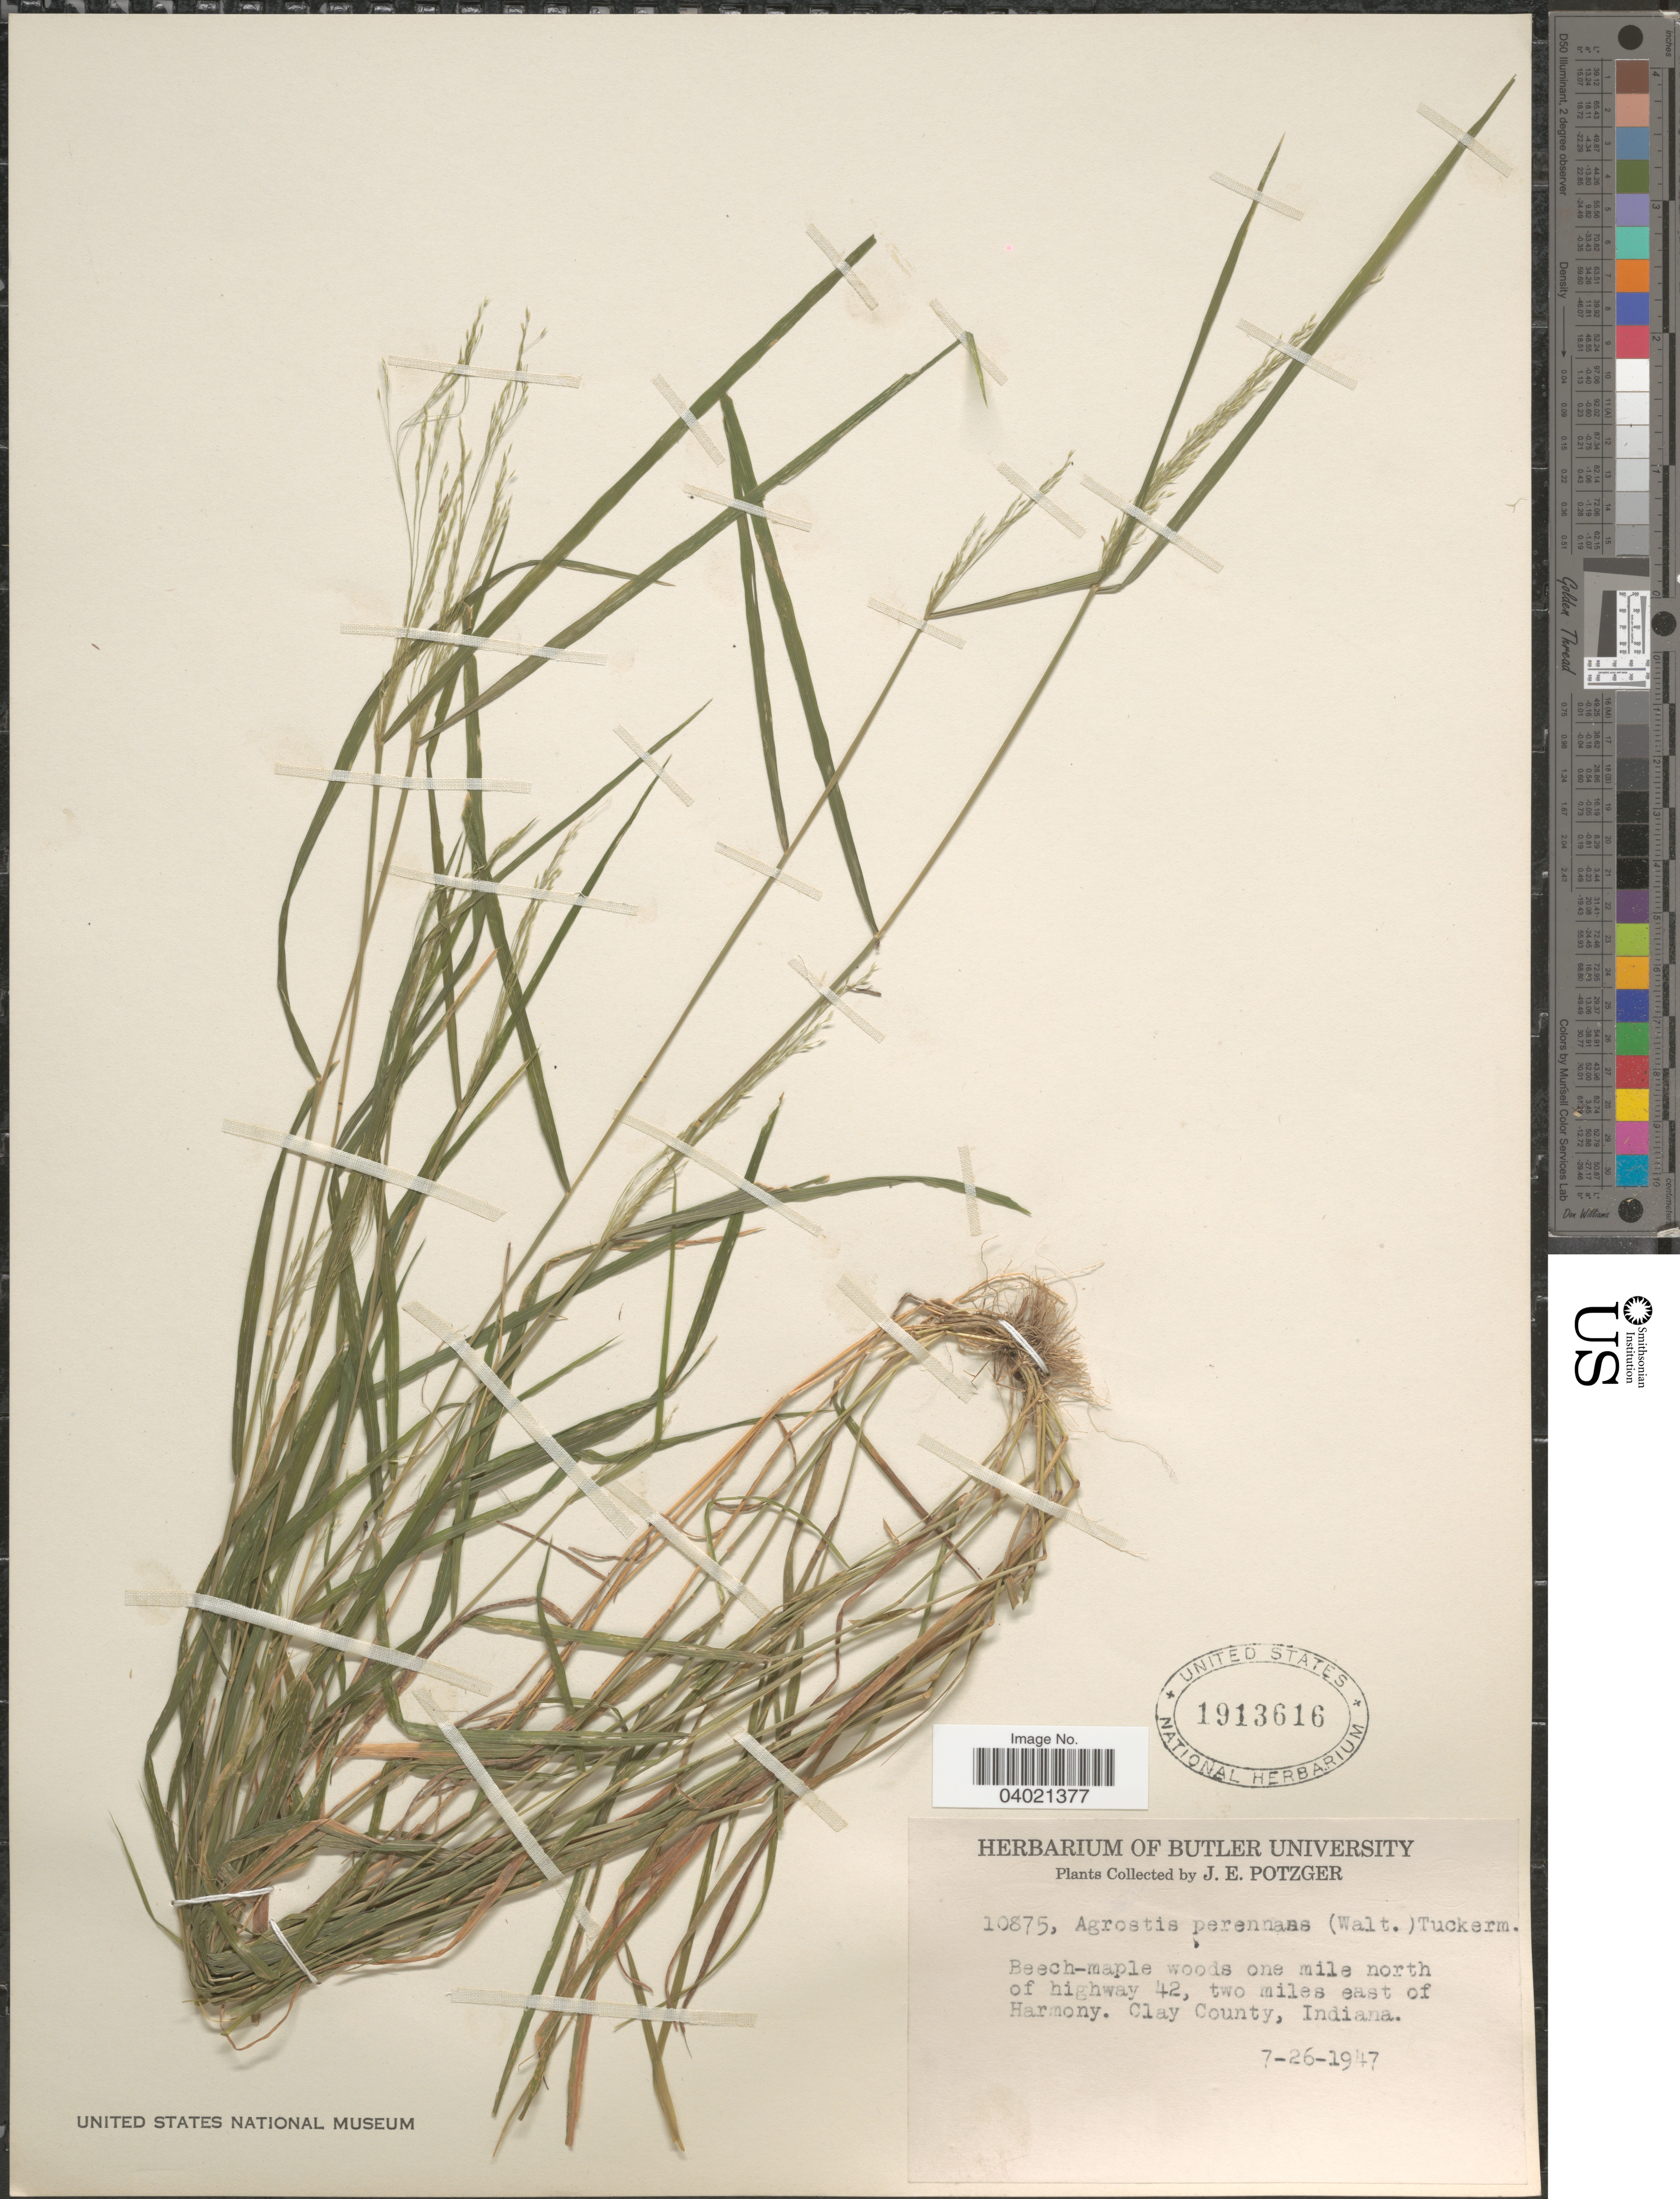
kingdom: Plantae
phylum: Tracheophyta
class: Liliopsida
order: Poales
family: Poaceae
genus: Agrostis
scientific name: Agrostis perennans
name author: (Walter) Tuck.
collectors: J. Potzger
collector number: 10875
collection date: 1947-07-26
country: United States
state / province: Indiana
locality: Woods one mile north of highway 42, two miles east of Harmony. Clay County.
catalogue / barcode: US 1913616